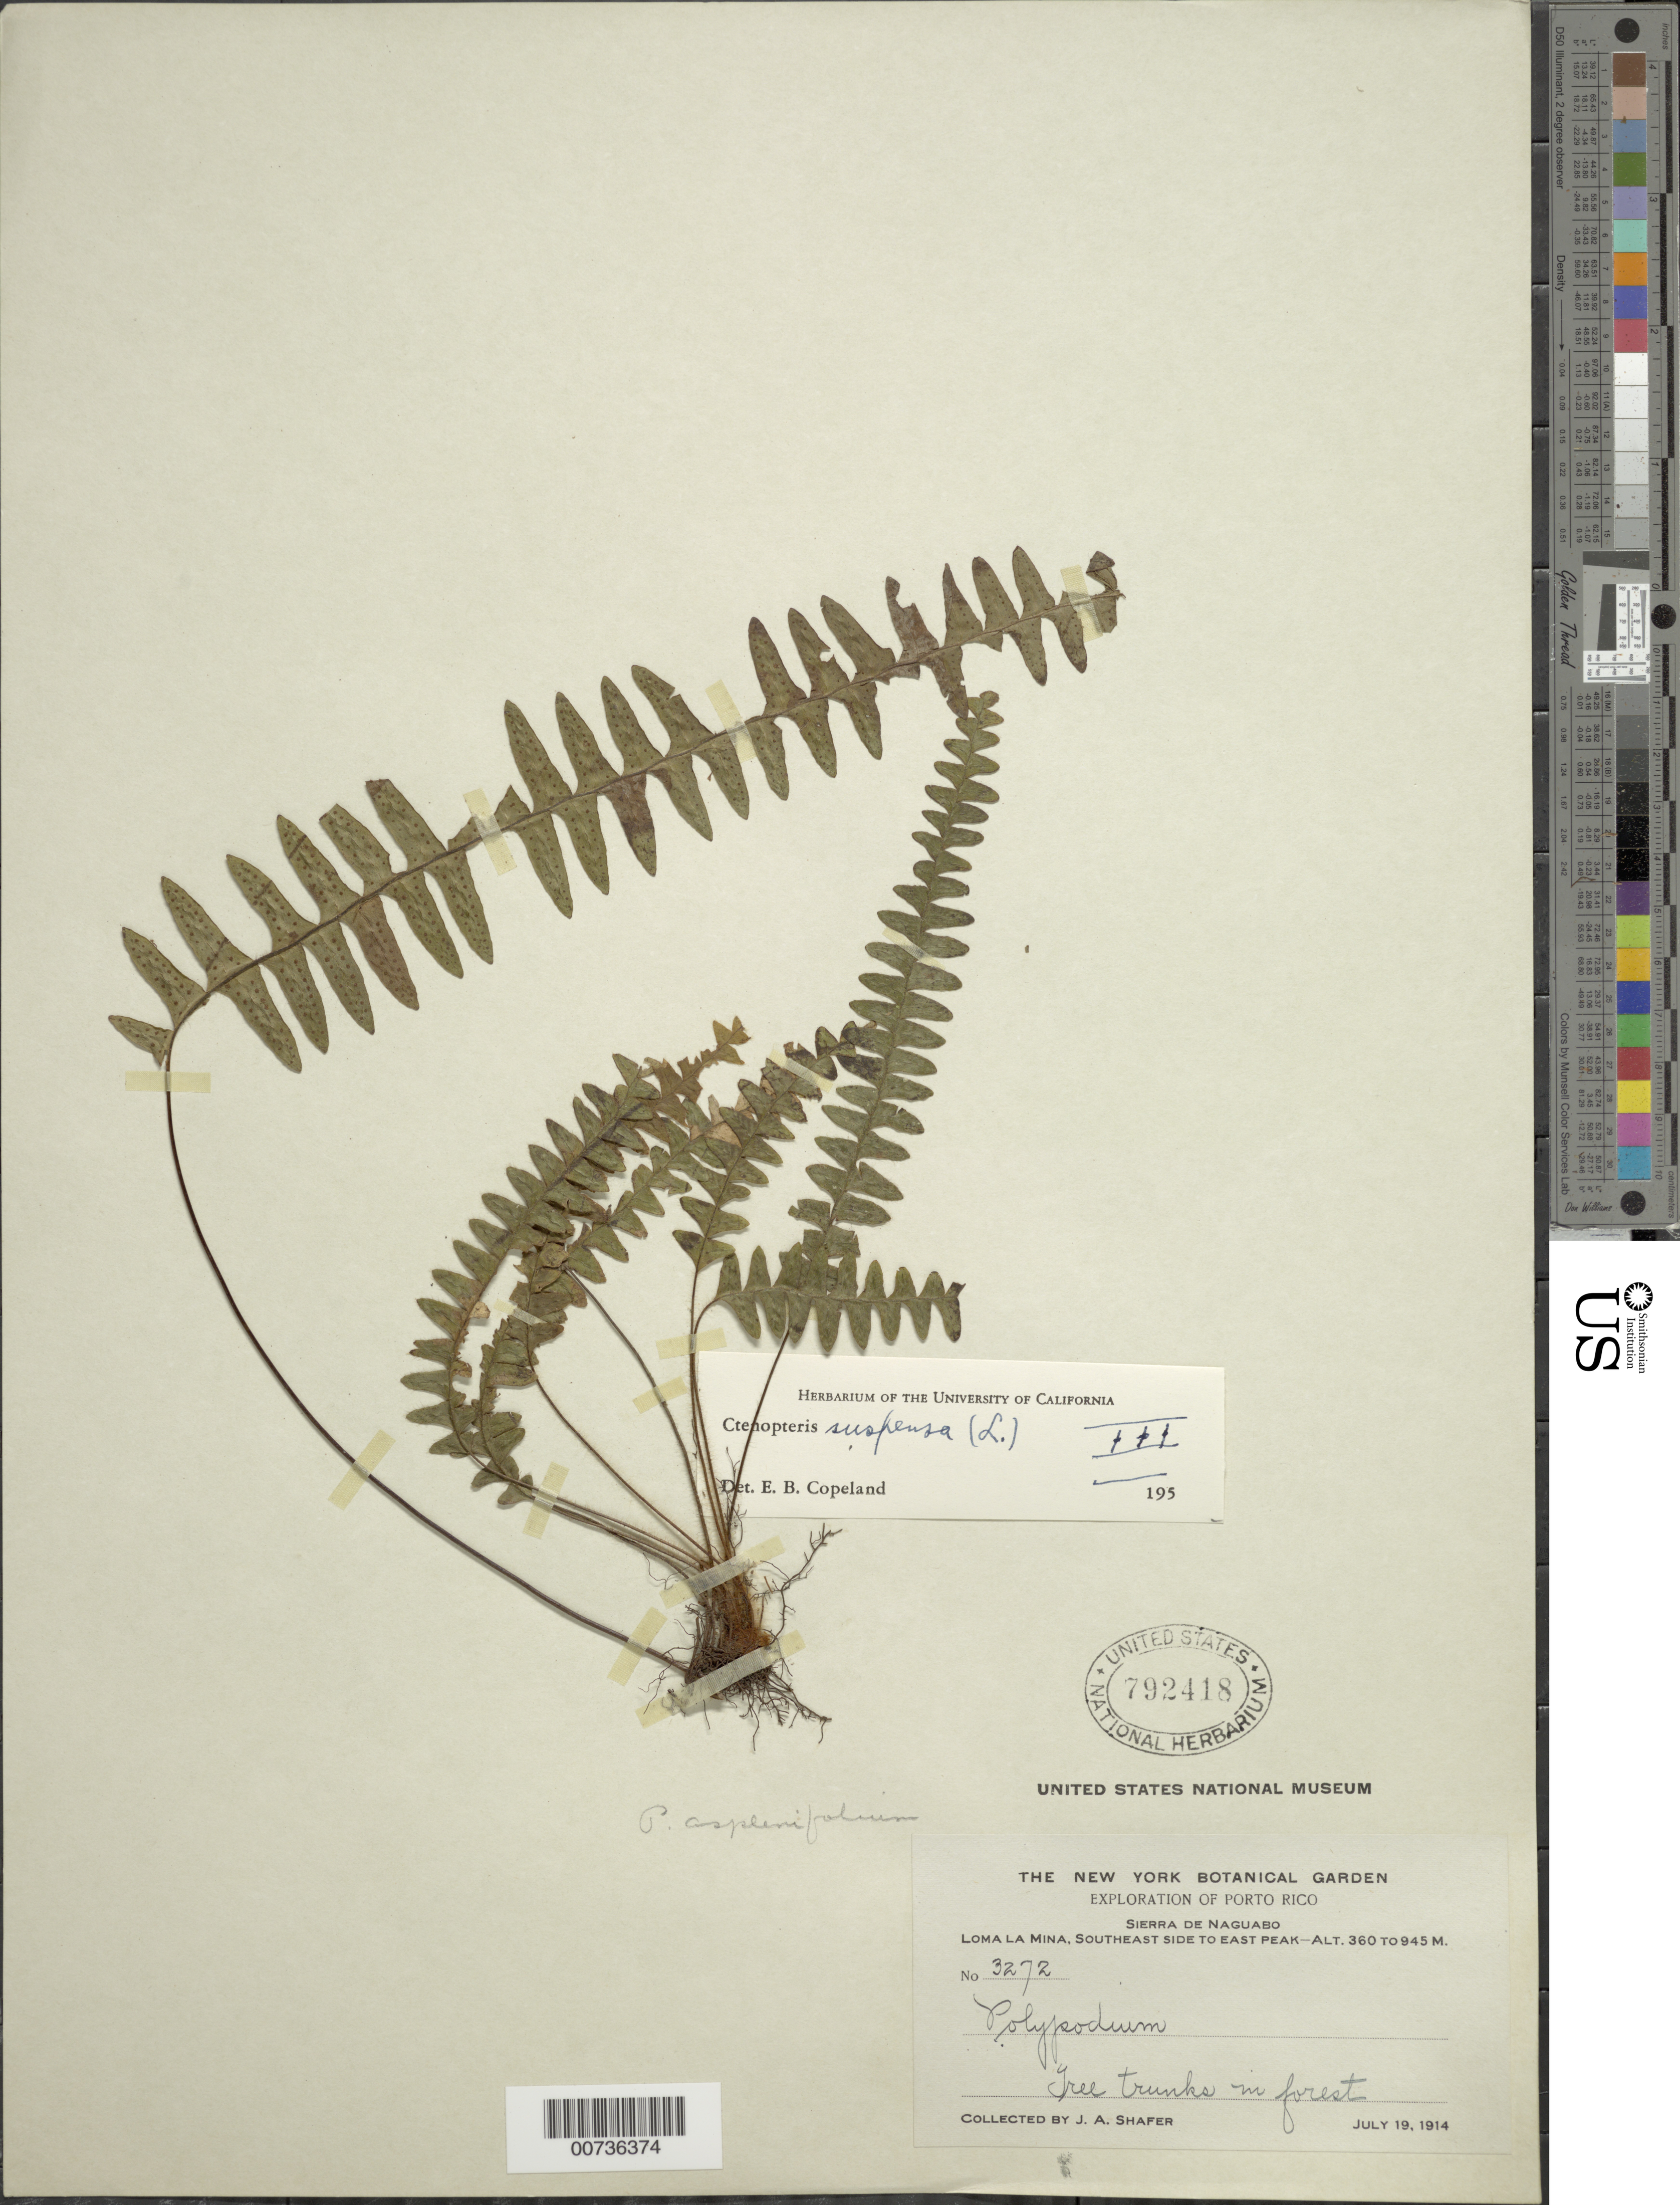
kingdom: Plantae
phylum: Tracheophyta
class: Polypodiopsida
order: Polypodiales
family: Polypodiaceae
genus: Terpsichore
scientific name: Terpsichore asplenifolia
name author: (L.) A.R. Sm.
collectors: J. A. Shafer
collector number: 3272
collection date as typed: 19 Jul 1914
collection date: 1914-07-19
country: Puerto Rico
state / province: Naguabo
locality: Sierra de Naguabo, Loma La Mina, Southeast side to East Peak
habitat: Tree trunks in forest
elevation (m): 360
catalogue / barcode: US 792418